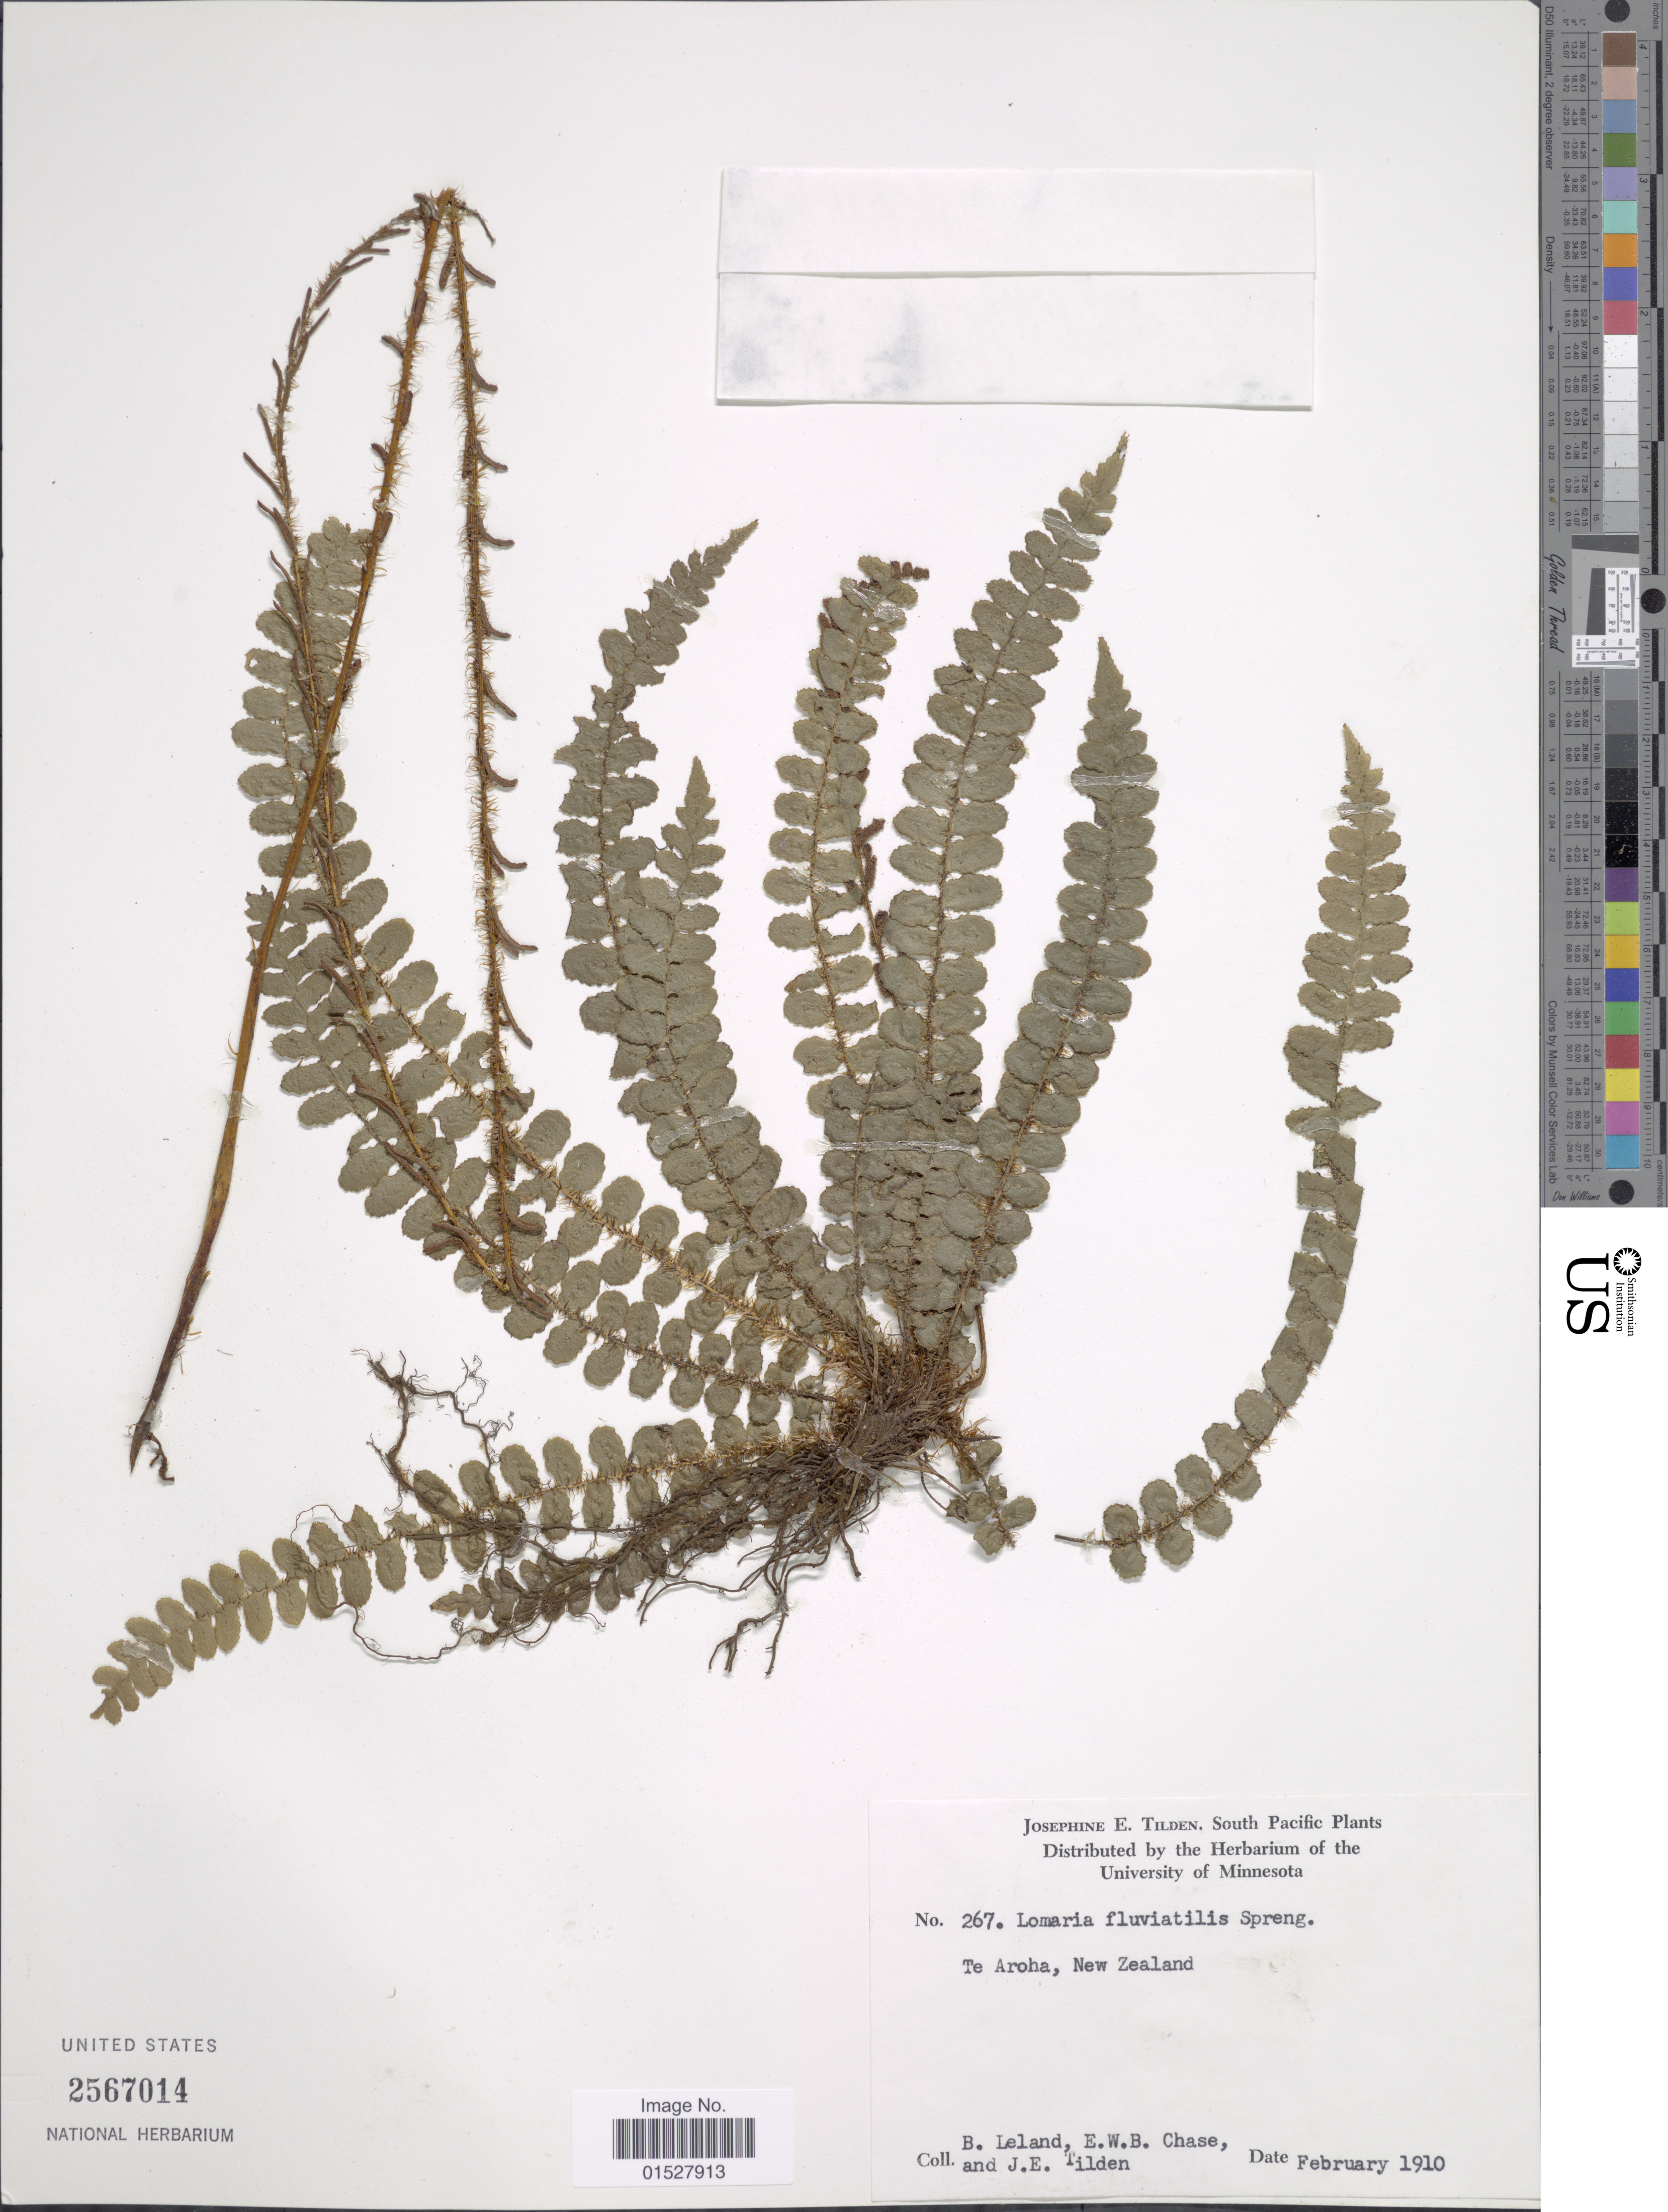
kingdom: Plantae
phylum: Tracheophyta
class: Polypodiopsida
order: Polypodiales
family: Blechnaceae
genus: Blechnum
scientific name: Blechnum fluviatile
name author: (R. Br.) E.J. Lowe ex Salomon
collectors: B. Leland, E. W. Chase & J. E. Tilden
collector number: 267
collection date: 1910-01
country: New Zealand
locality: South Pacific, Te Aroha.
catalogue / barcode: US 2567014